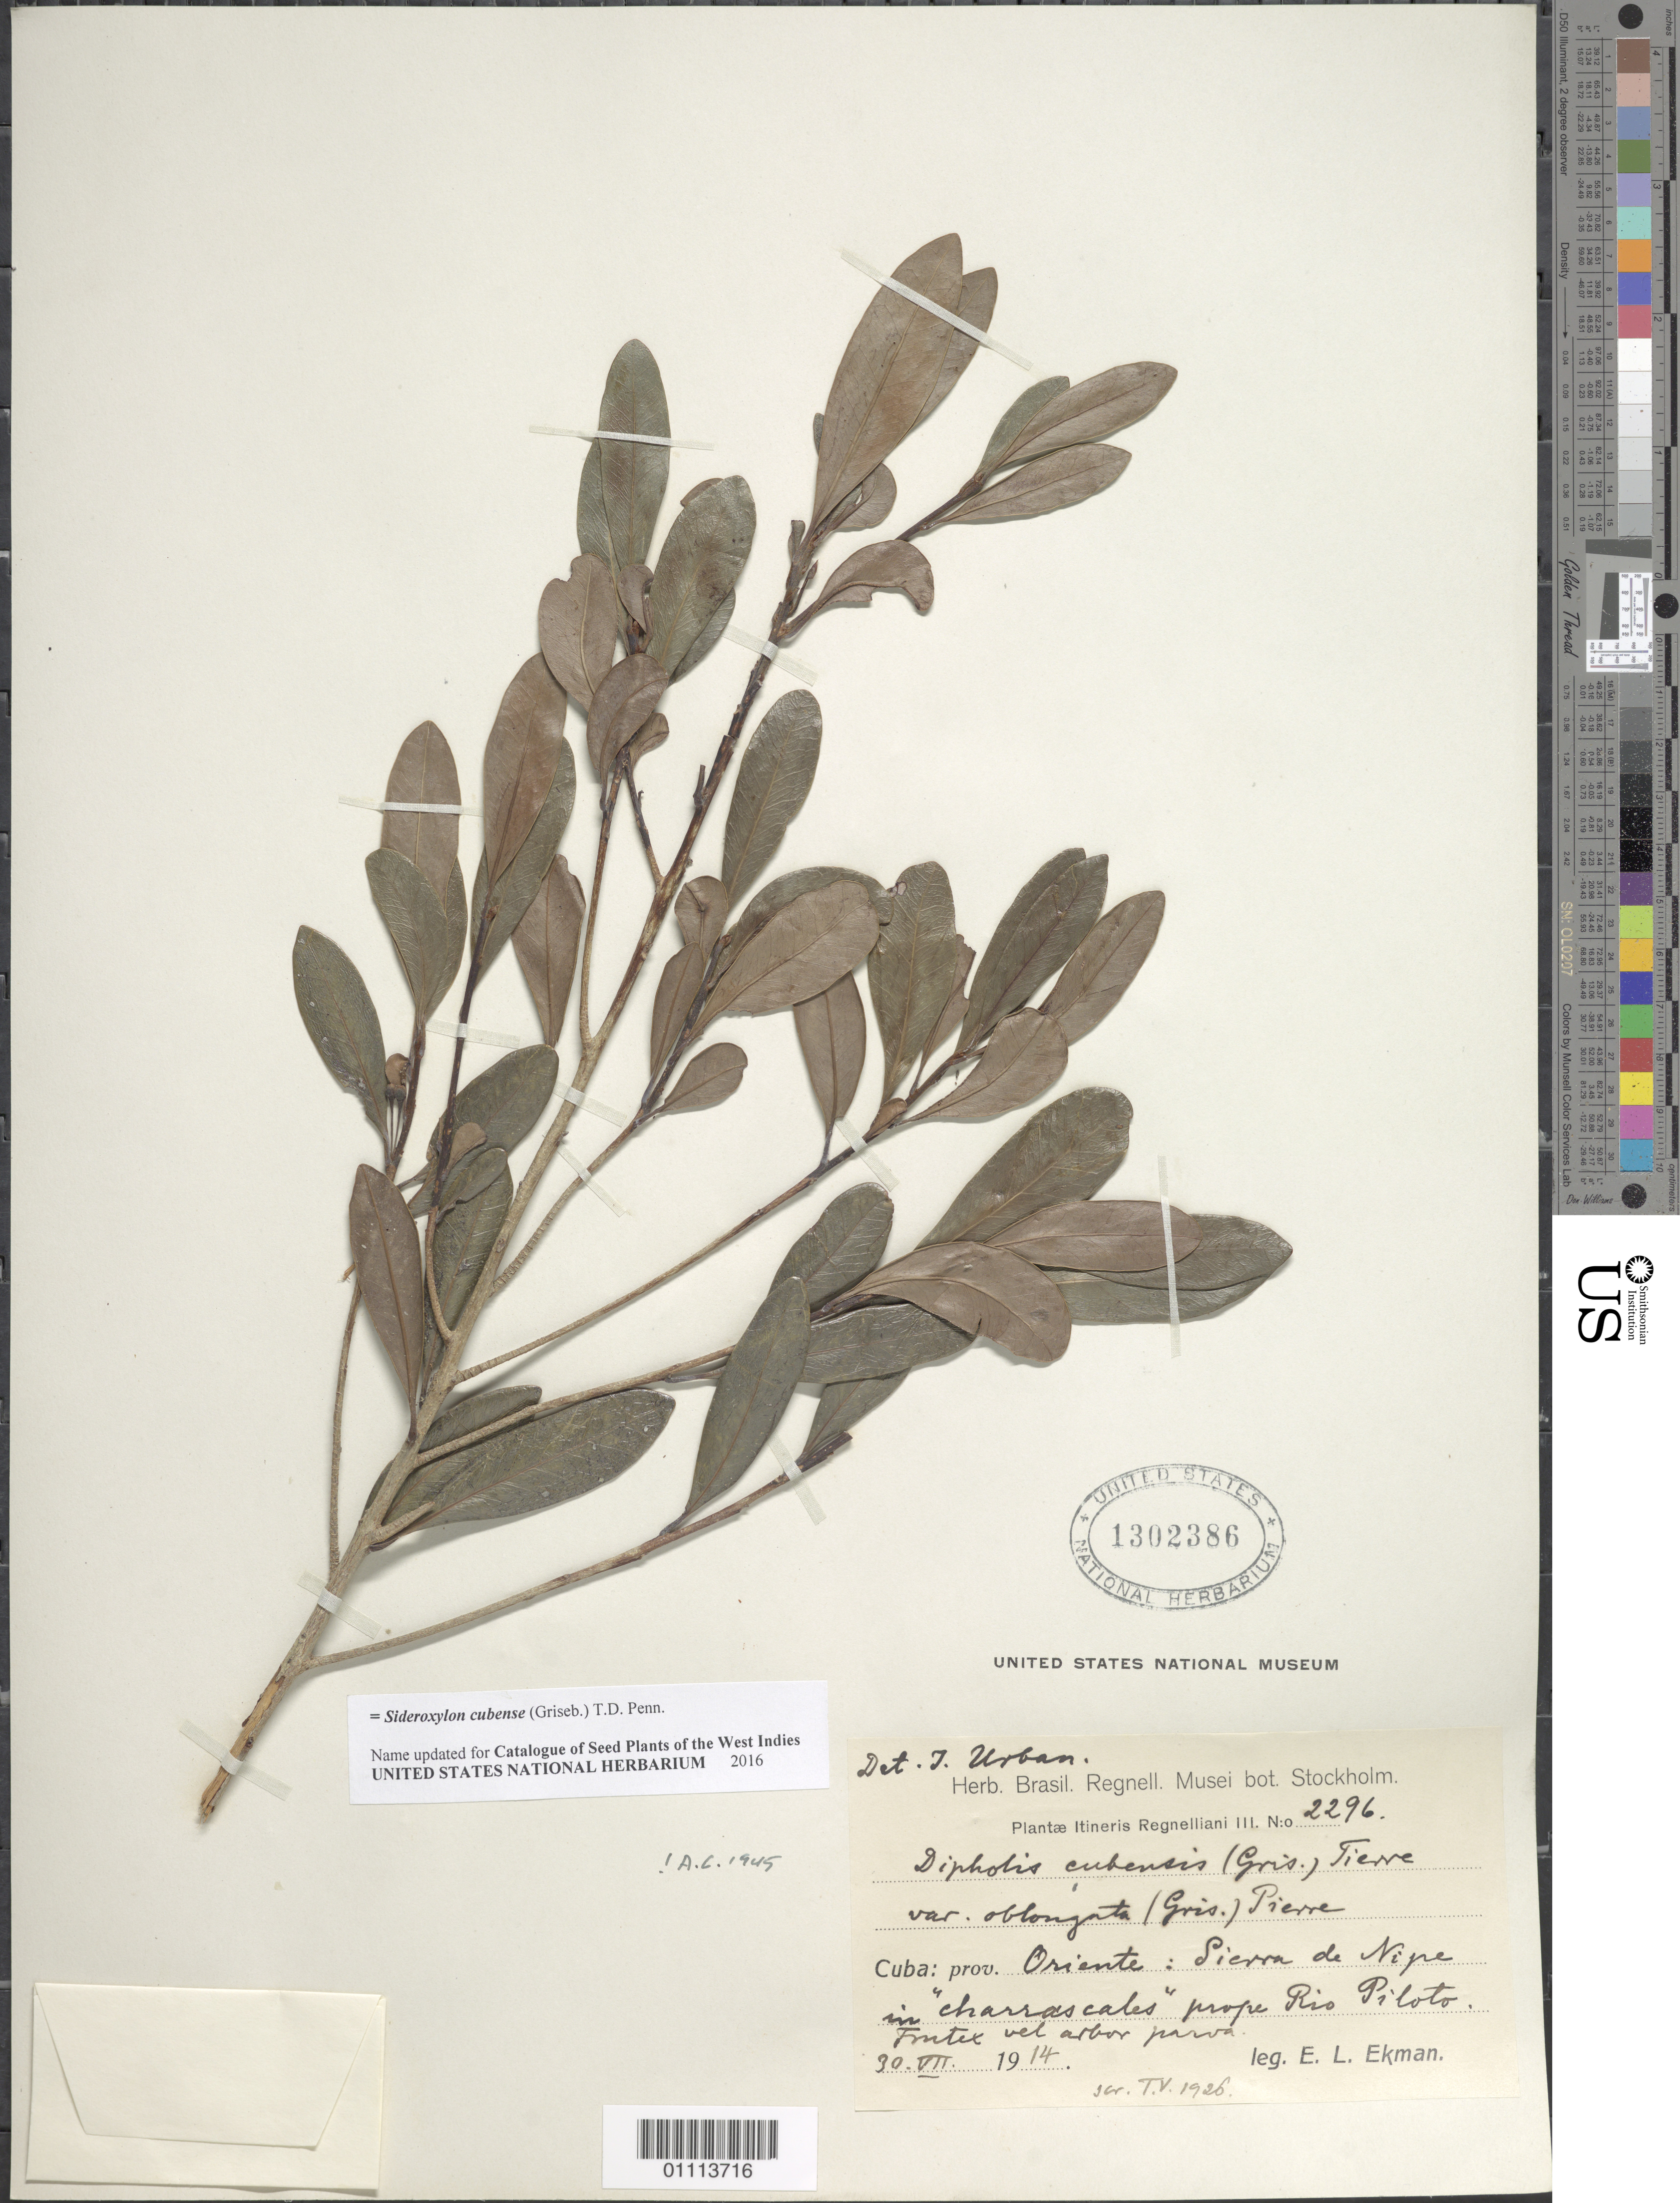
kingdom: Plantae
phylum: Tracheophyta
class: Magnoliopsida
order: Ericales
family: Sapotaceae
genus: Dipholis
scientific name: Dipholis cubensis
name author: (Griseb.) Pierre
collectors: E. L. Ekman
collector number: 2296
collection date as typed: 30 Jul 1914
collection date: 1914-07-30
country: Cuba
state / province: Holguín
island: Cuba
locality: Sierra de Nipe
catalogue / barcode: US 1302386